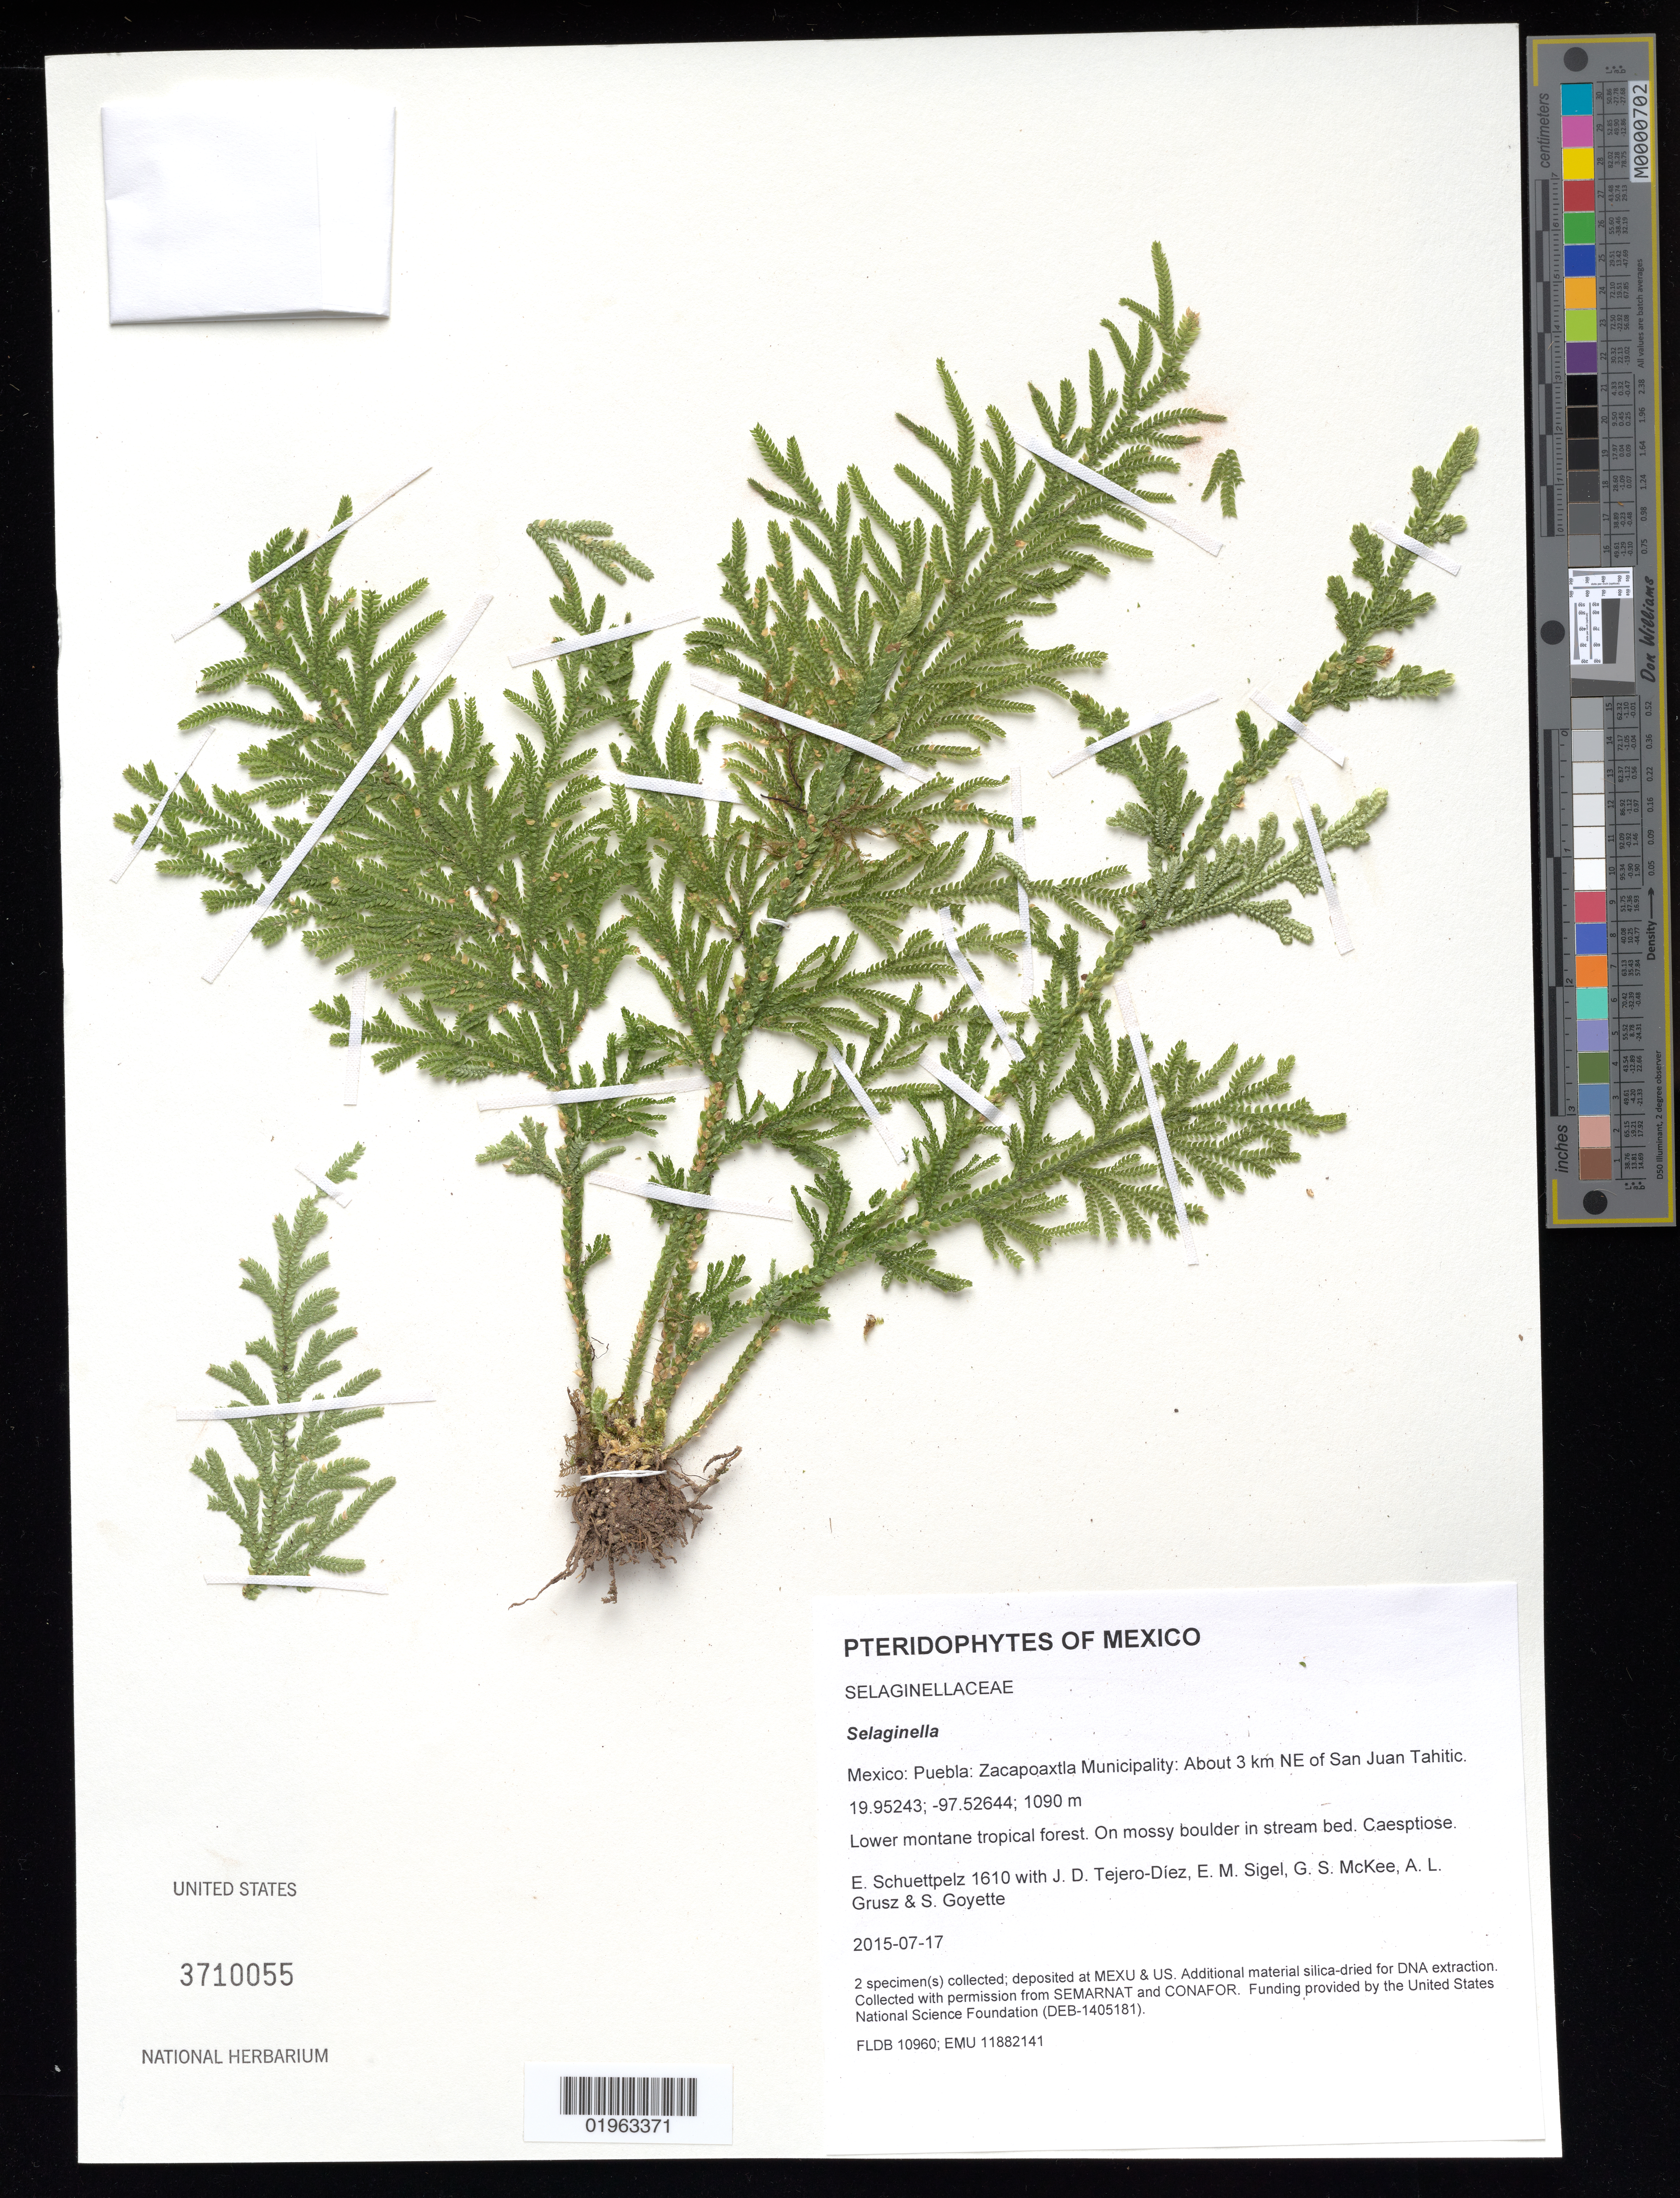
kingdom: Plantae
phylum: Tracheophyta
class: Lycopodiopsida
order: Selaginellales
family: Selaginellaceae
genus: Selaginella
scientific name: Selaginella sp.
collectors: E. Schuettpelz, D. Tejero-Díez, E. M. Sigel, G. S. McKee & A. Grusz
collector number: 1610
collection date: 2015-07-17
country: Mexico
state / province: Puebla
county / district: Zacapoaxtla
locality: About 3 km NE of San Juan Tahitic.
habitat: Lower montane tropical forest.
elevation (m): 1090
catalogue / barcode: US 3710055